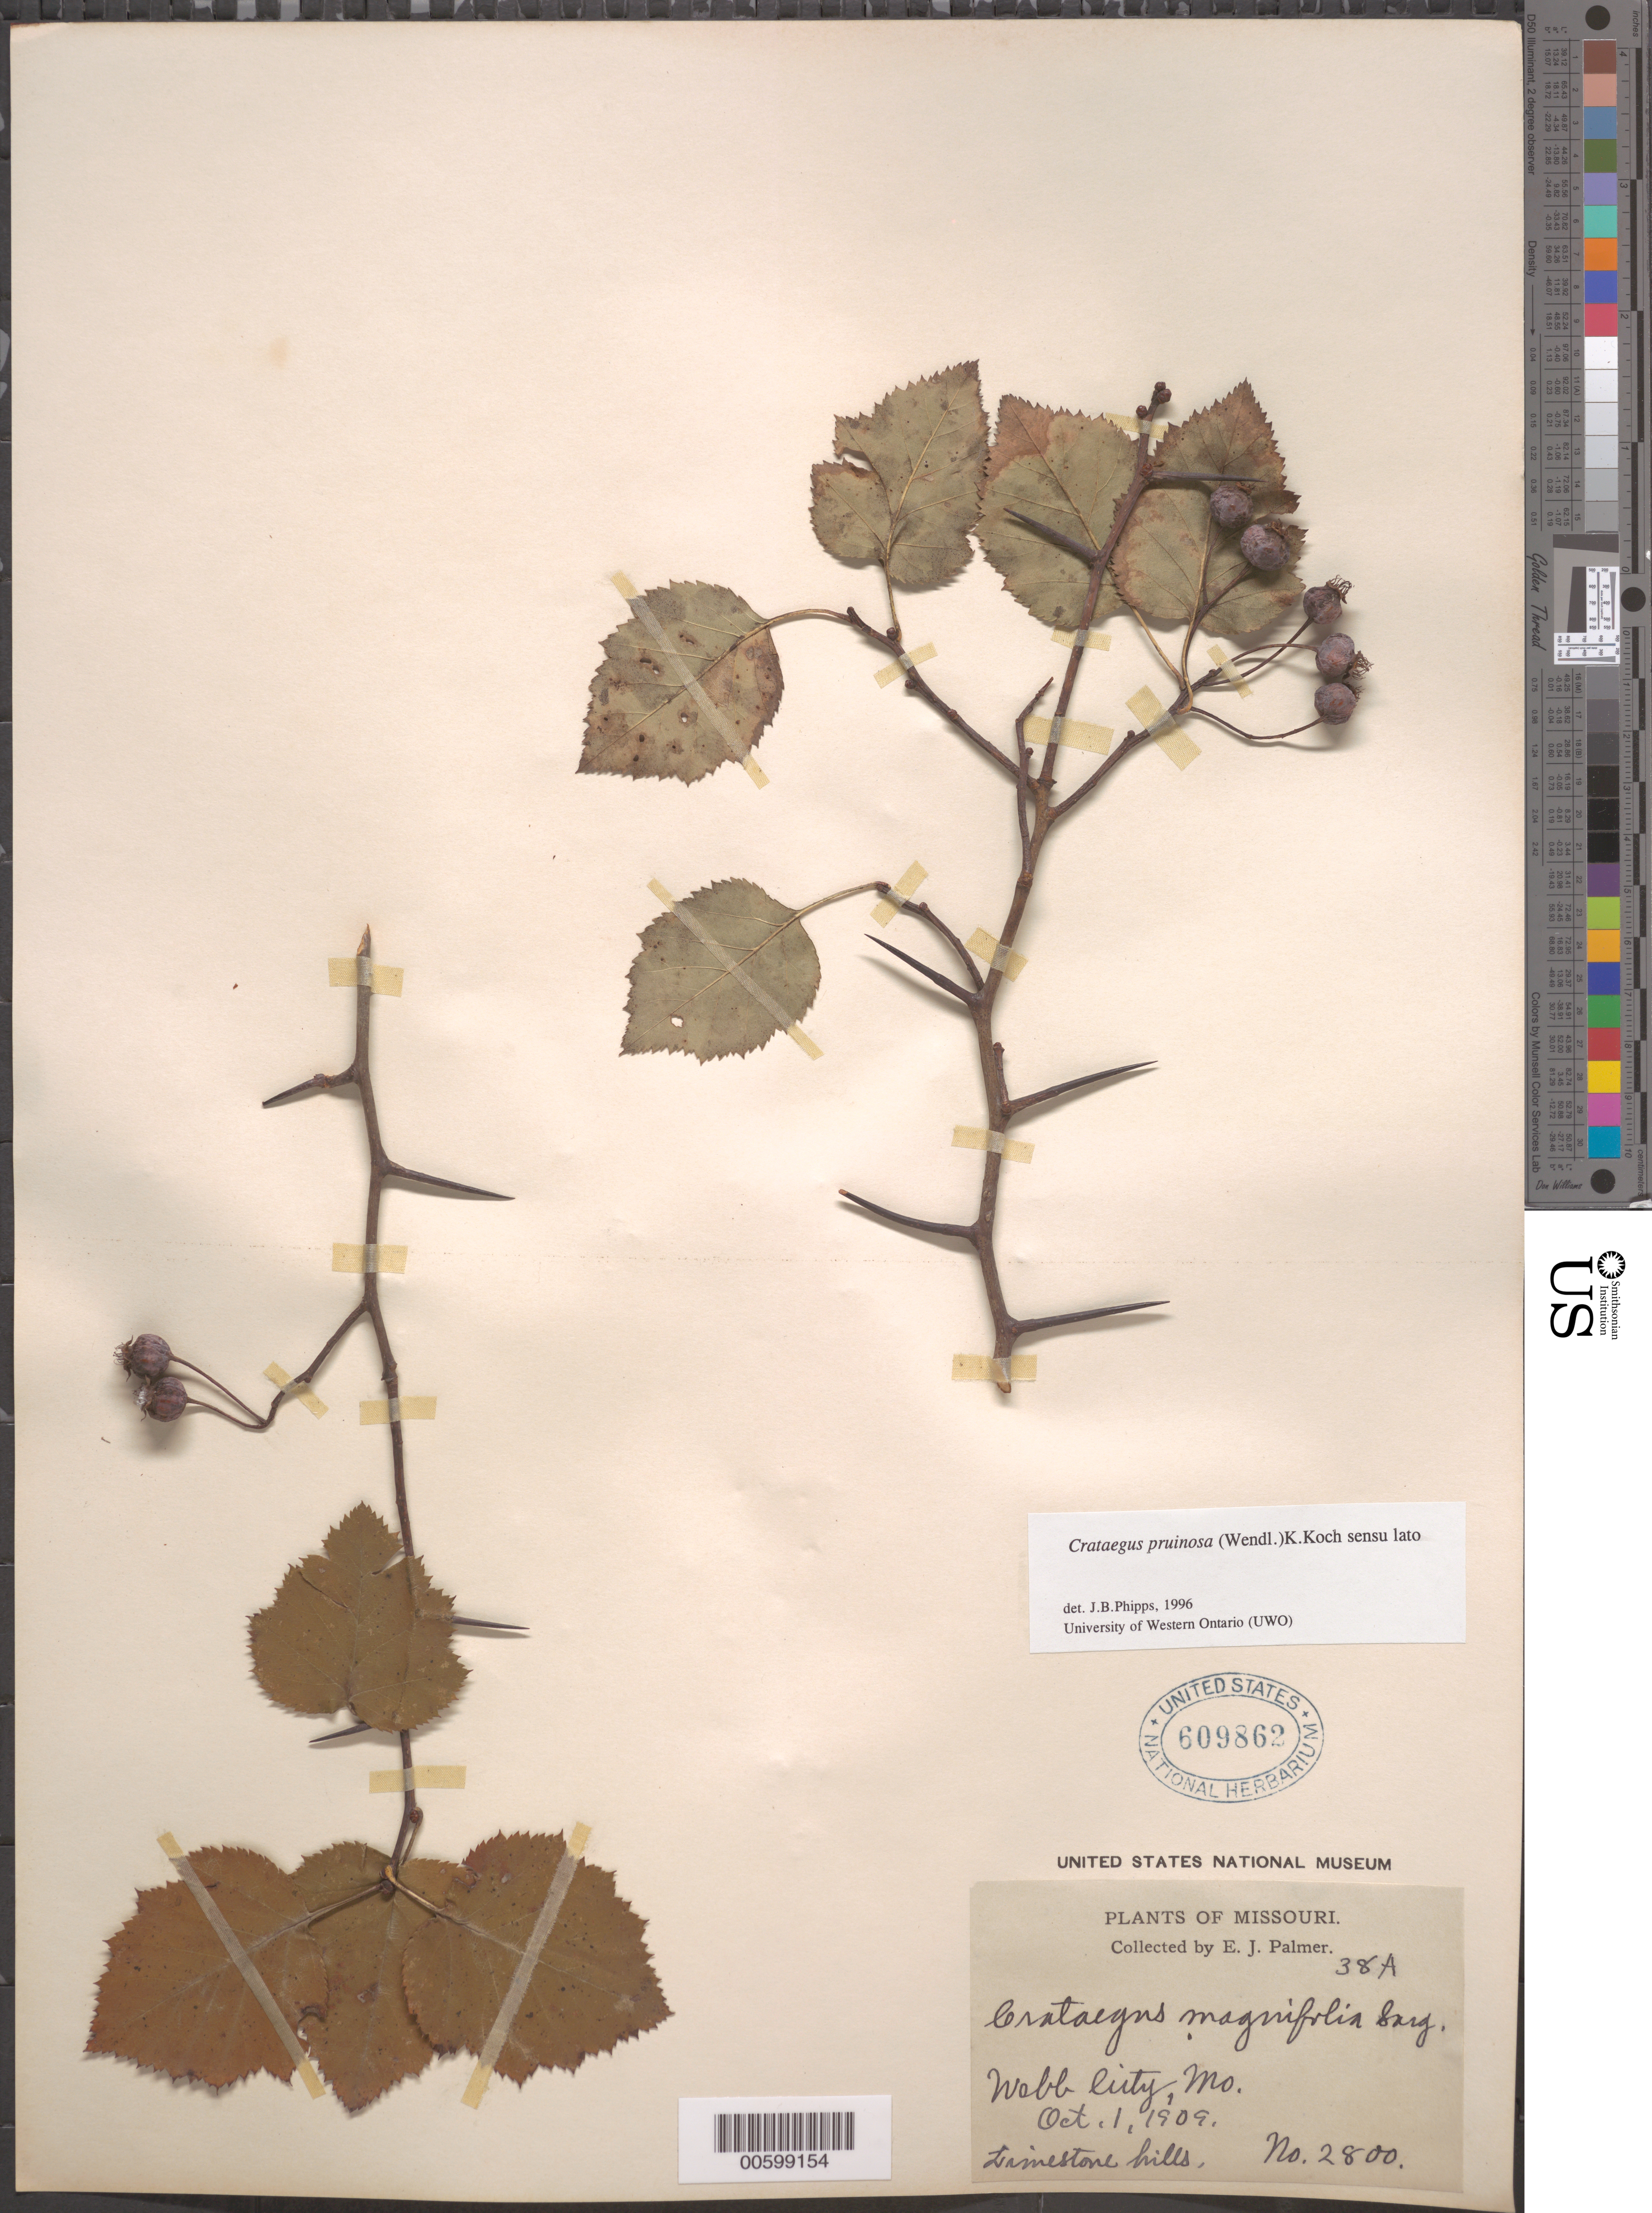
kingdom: Plantae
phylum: Tracheophyta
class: Magnoliopsida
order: Rosales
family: Rosaceae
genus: Crataegus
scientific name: Crataegus pruinosa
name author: (H.L. Wendl.) K. Koch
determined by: Phipps, James B., (UWO), University of Western Ontario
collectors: E. J. Palmer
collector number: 2800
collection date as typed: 01 Oct 1909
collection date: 1909-10-01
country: United States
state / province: Missouri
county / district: Jasper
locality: Webb City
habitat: Limestone hills.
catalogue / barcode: US 609862